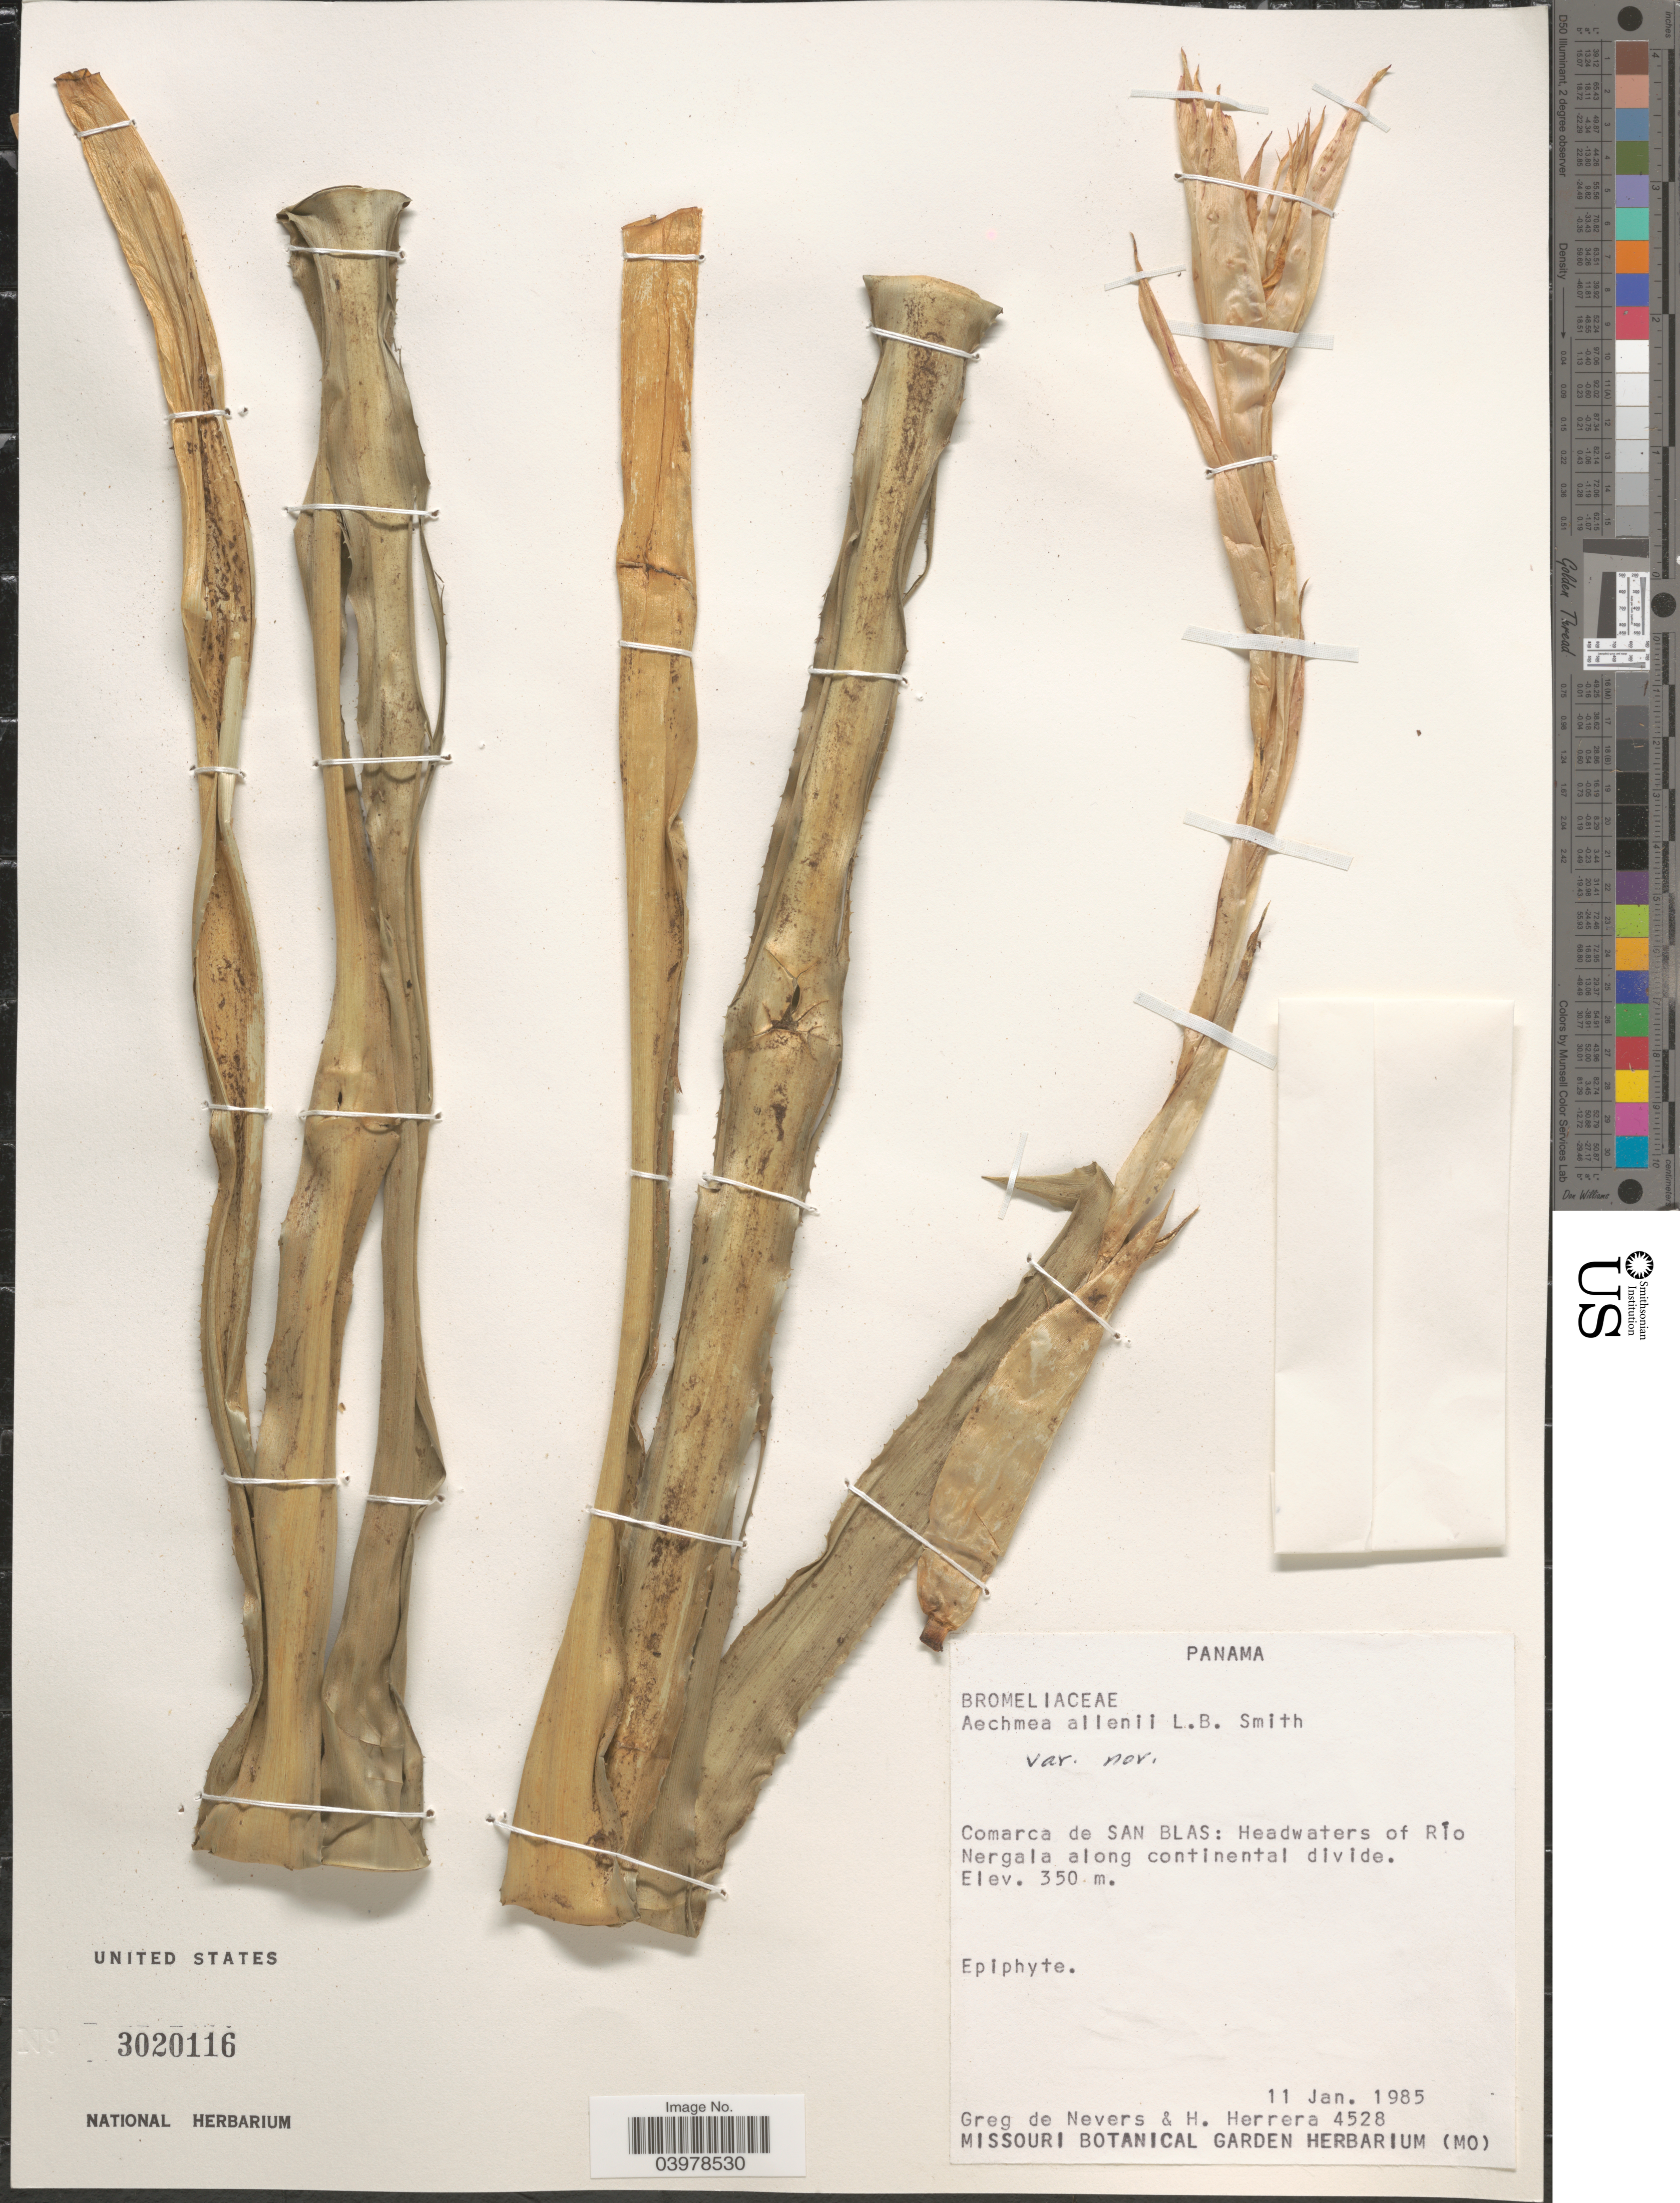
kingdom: Plantae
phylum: Tracheophyta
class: Liliopsida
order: Poales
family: Bromeliaceae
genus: Aechmea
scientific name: Aechmea allenii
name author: L.B. Sm. in Woodson & Schery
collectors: G. C. de Nevers & H. Herrera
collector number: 4528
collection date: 1985-01-11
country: Panama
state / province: Kuna Yala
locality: Comarca San Blas: Headwaters of Río Nergala along continental divide.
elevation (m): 350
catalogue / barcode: US 3020116